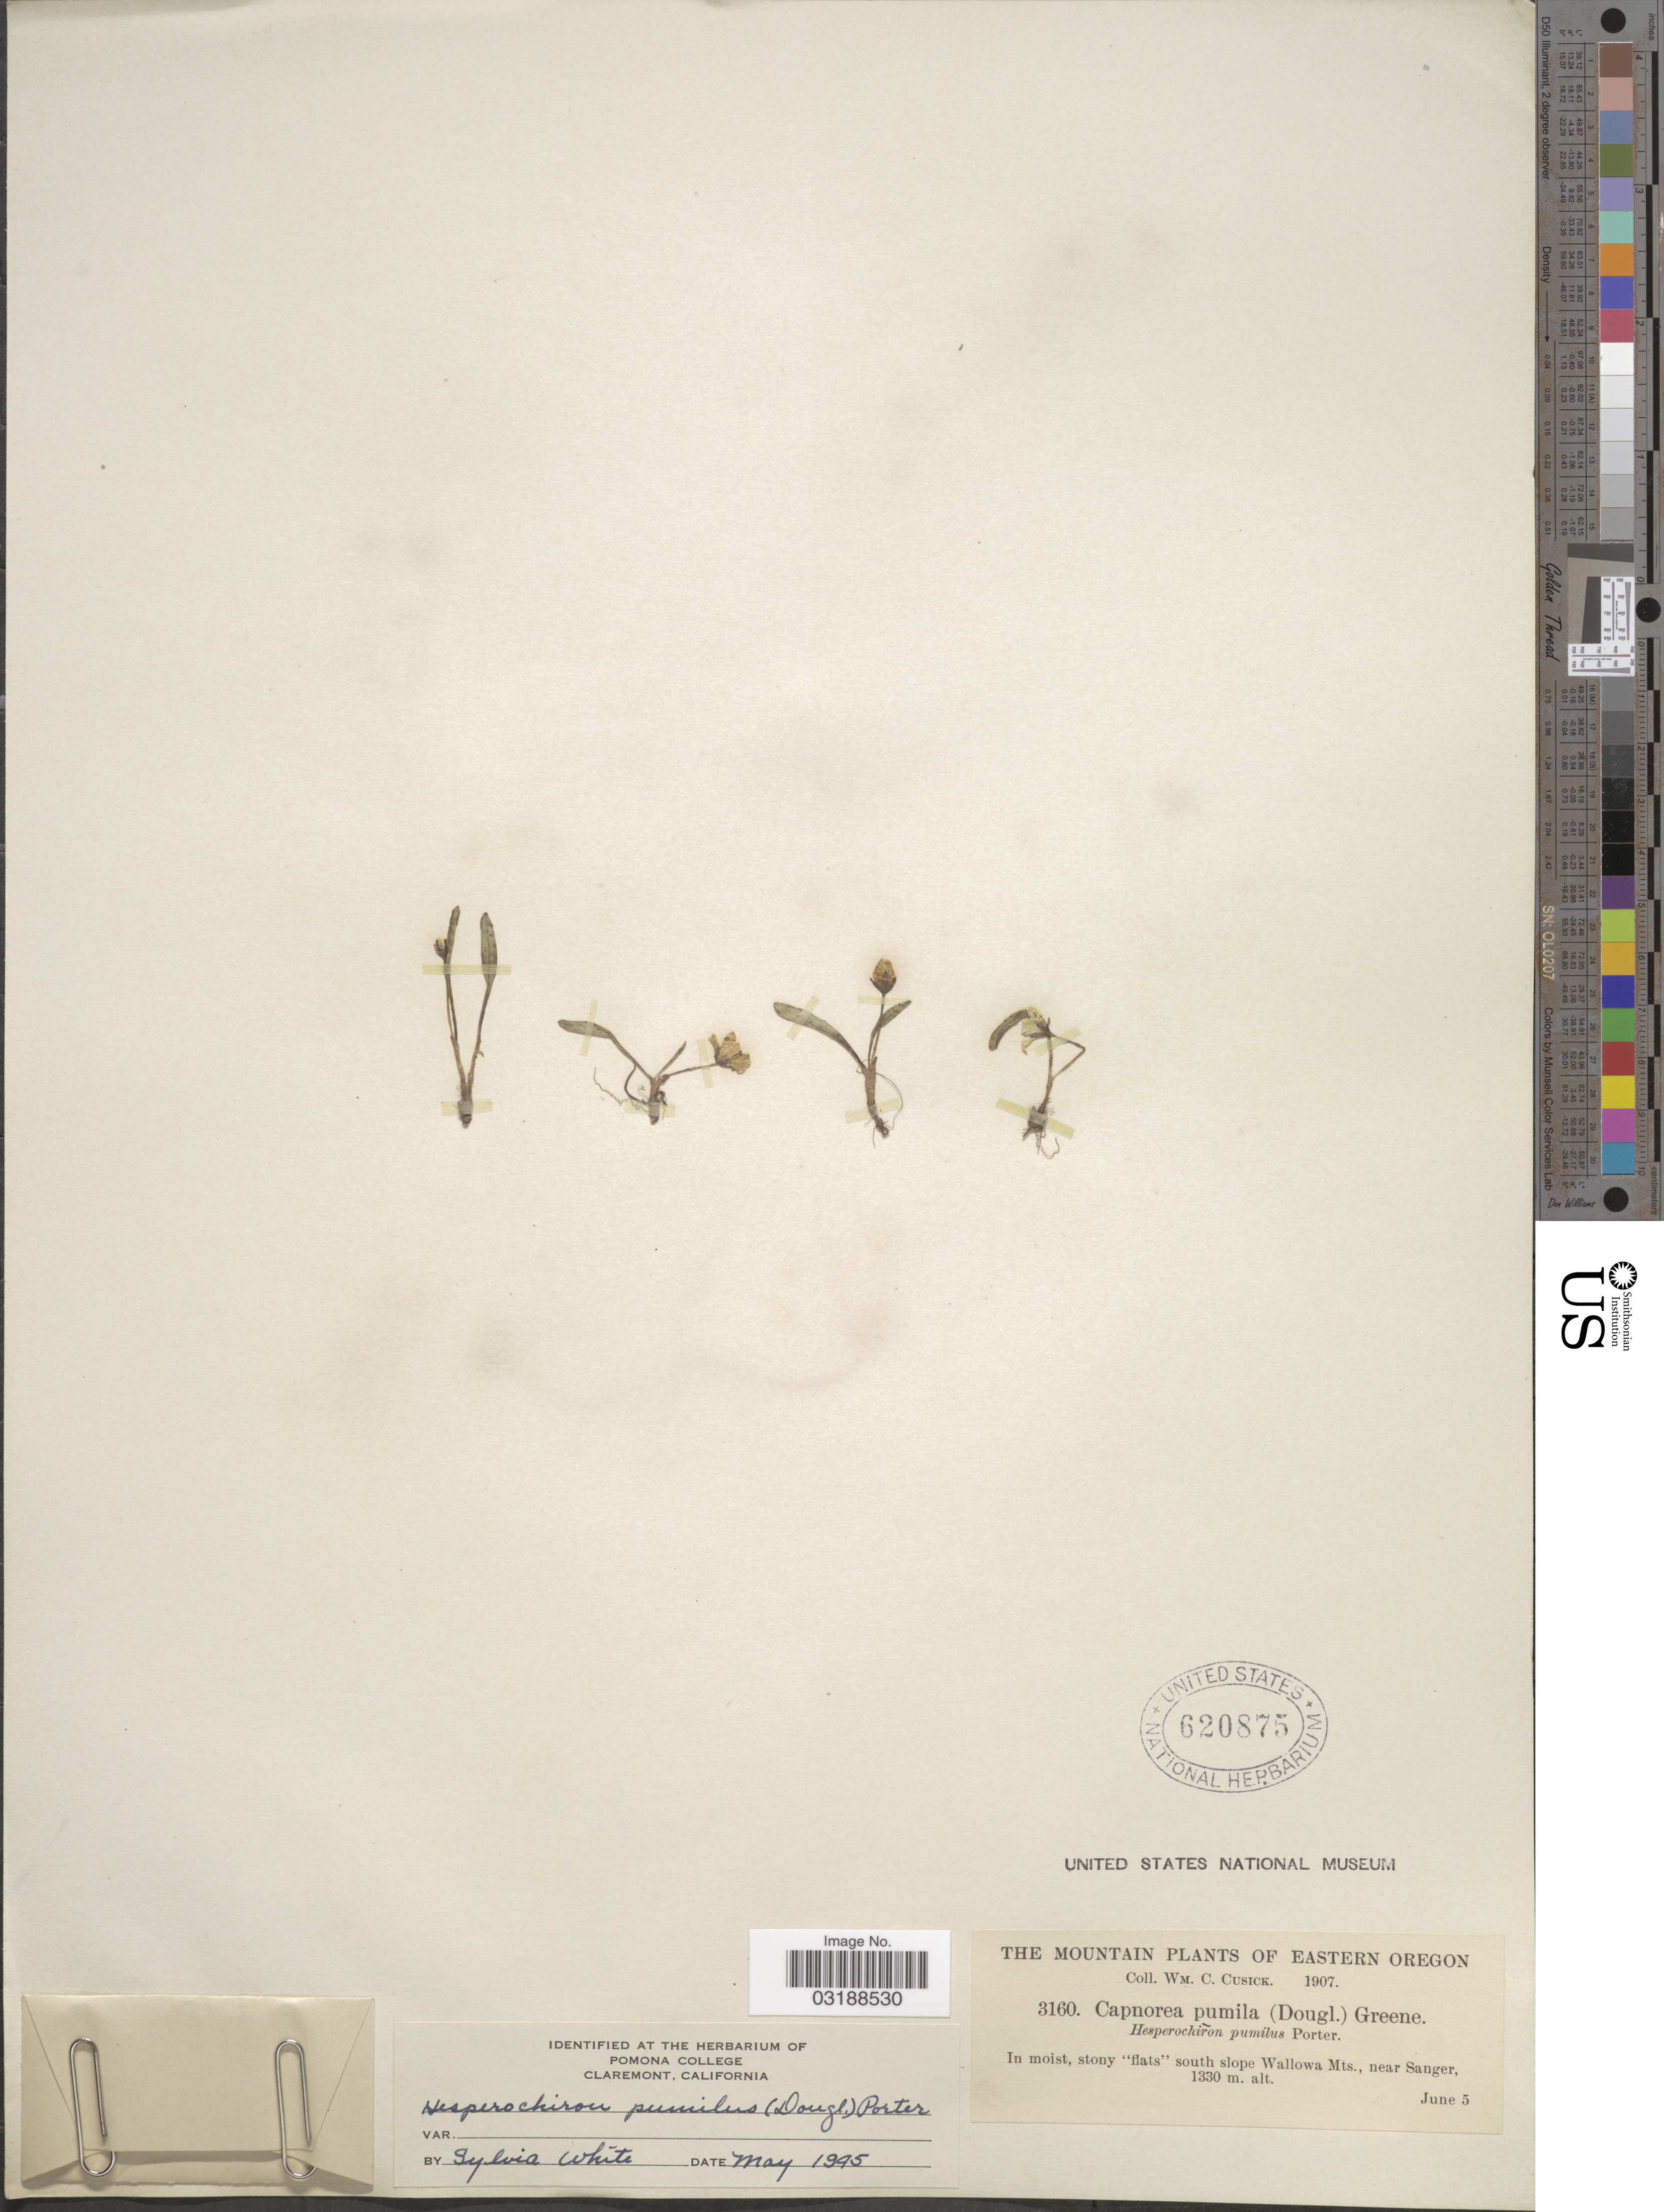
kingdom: Plantae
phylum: Tracheophyta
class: Magnoliopsida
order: Boraginales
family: Hydrophyllaceae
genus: Hesperochiron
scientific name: Hesperochiron pumilus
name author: (Griseb.) Porter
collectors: W. C. Cusick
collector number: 3160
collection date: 1907-06-05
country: United States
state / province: Oregon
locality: Eastern Oregon, In moist, stony "flats" south slope Wallowa Mts., near Sanger.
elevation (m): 1330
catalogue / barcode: US 620875